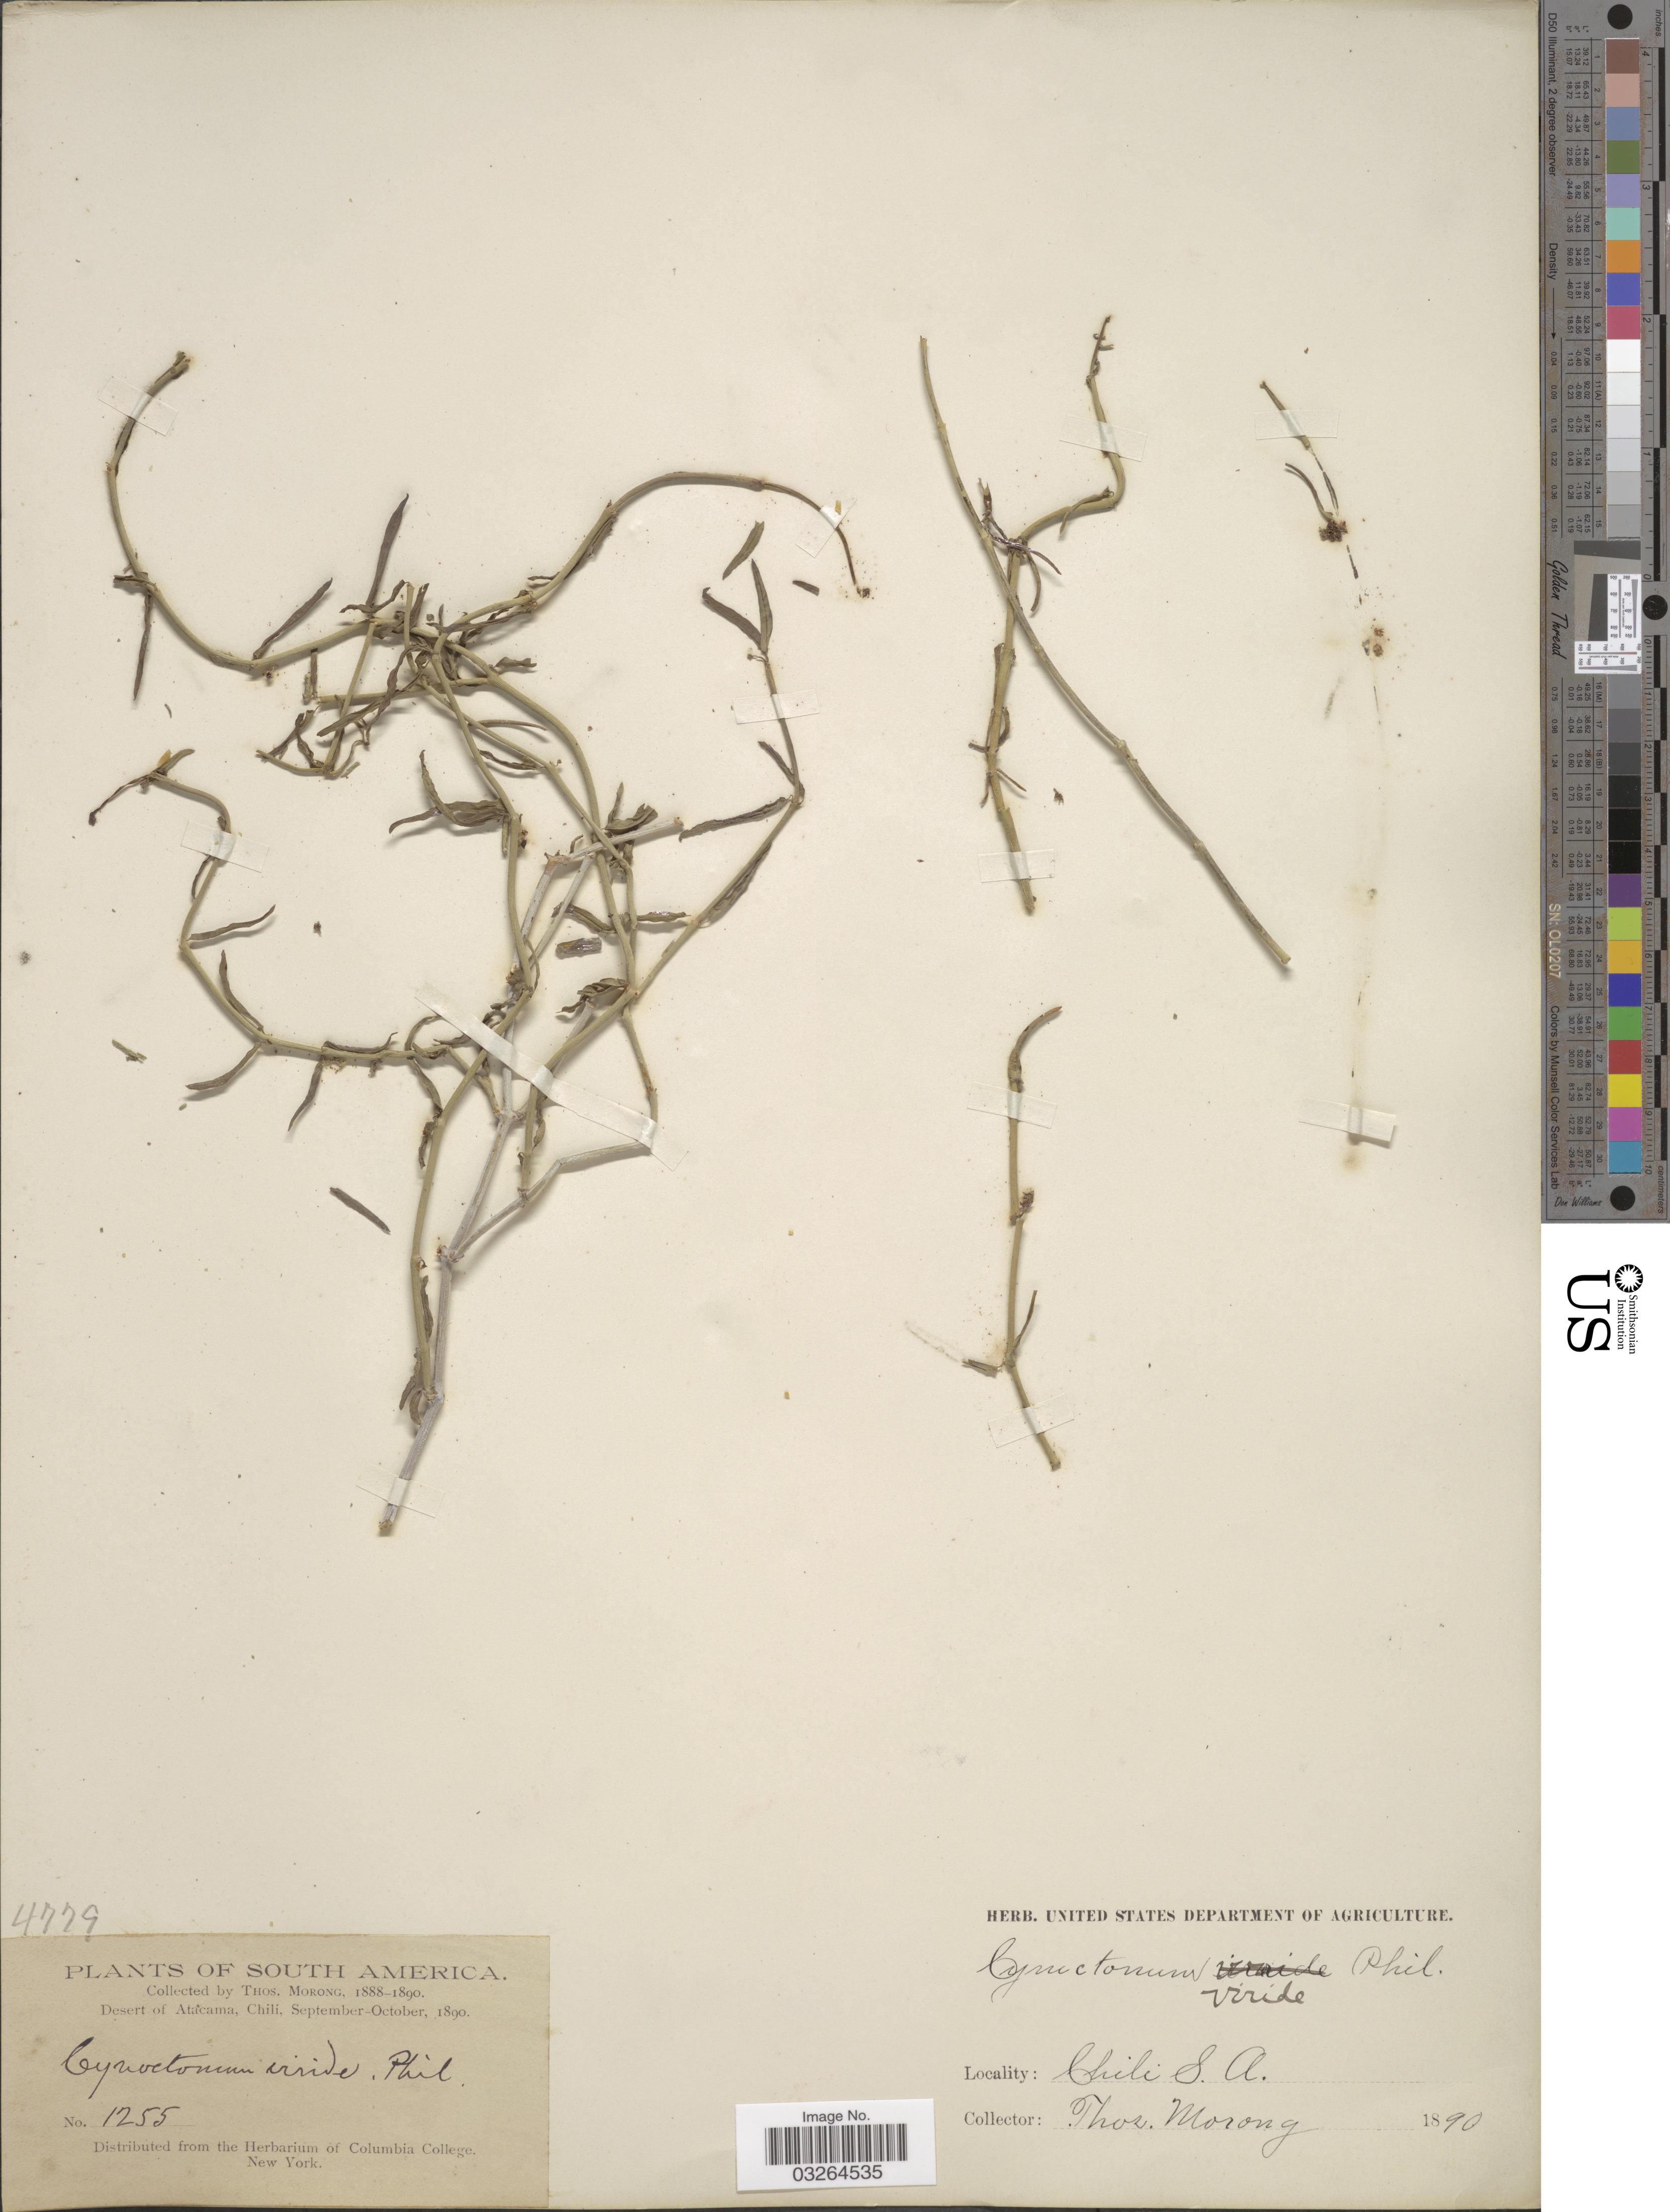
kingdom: Plantae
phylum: Tracheophyta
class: Magnoliopsida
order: Gentianales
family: Apocynaceae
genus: Cynanchum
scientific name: Cynanchum viride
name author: Vell.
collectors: ex herb. T. Morong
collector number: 1255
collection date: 1890-09/1890-10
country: Chile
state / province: Atacama (III)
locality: Desert of Atacama.